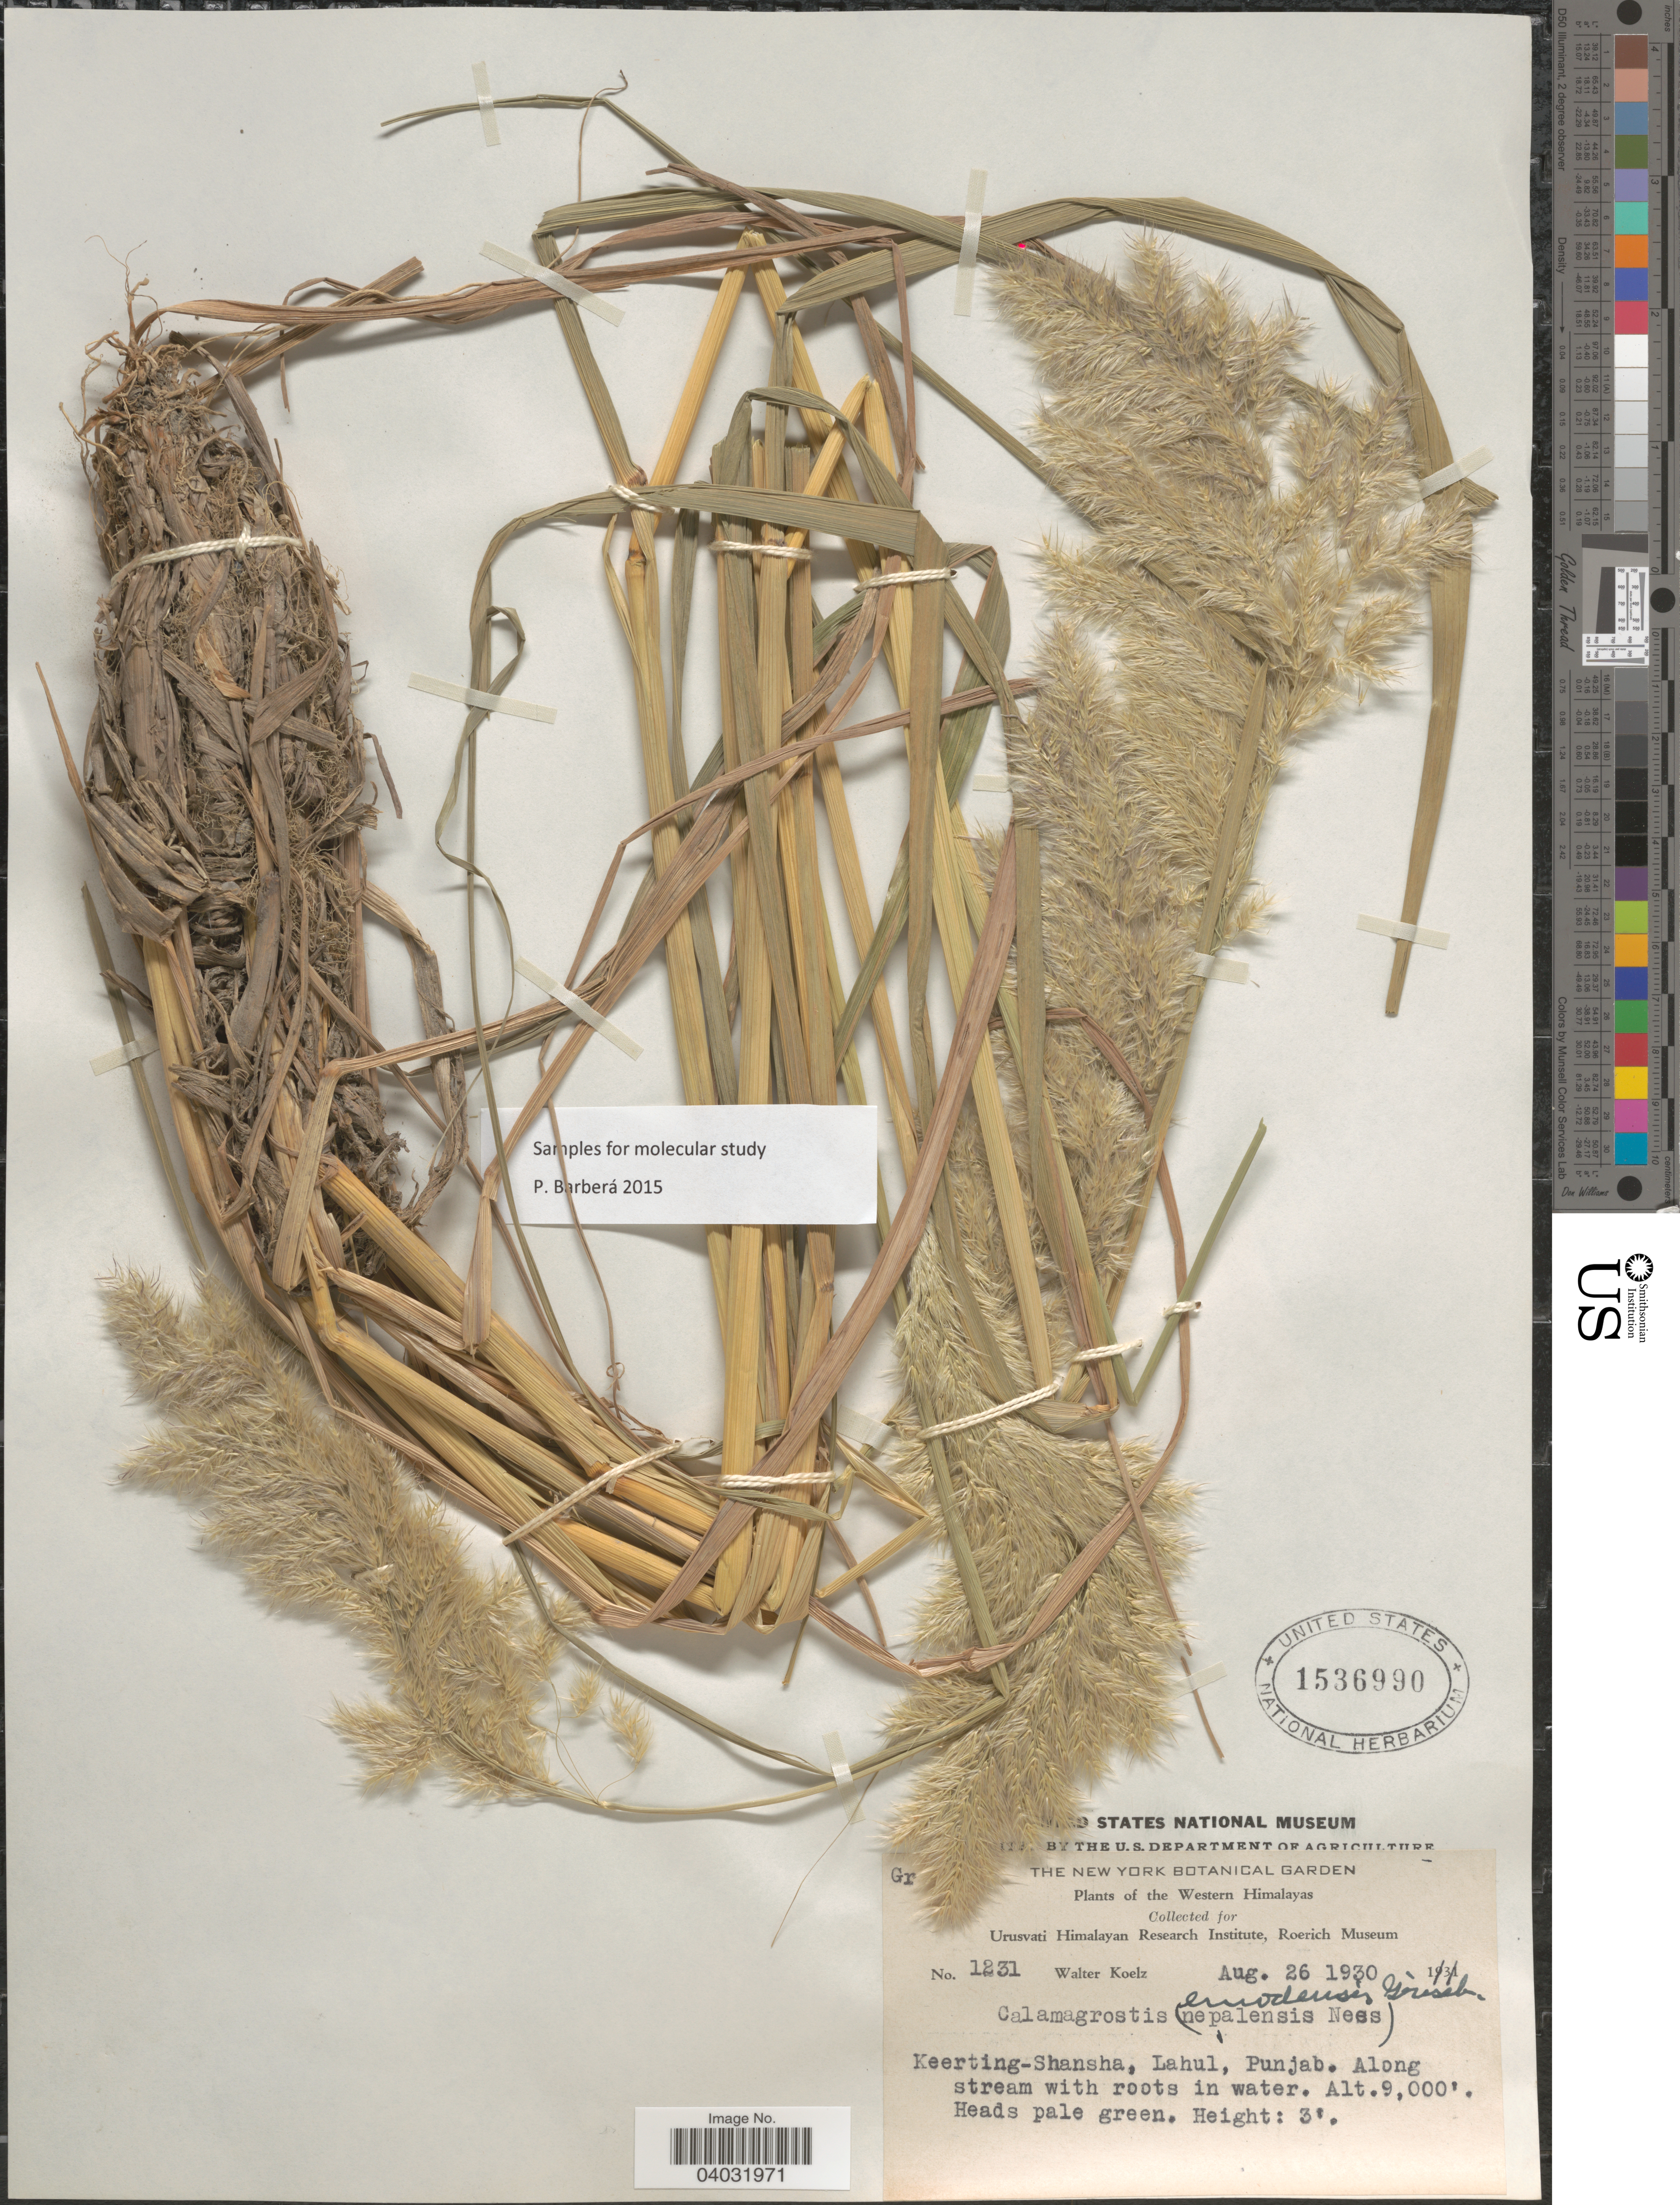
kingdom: Plantae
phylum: Tracheophyta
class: Liliopsida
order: Poales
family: Poaceae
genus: Calamagrostis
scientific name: Calamagrostis emodensis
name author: Griseb.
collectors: W. N. Koelz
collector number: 1231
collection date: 1930-08-26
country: India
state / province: Punjab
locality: Western Himalayas. Keerting- Shansha, Lahul.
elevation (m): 2743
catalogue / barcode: US 1536990